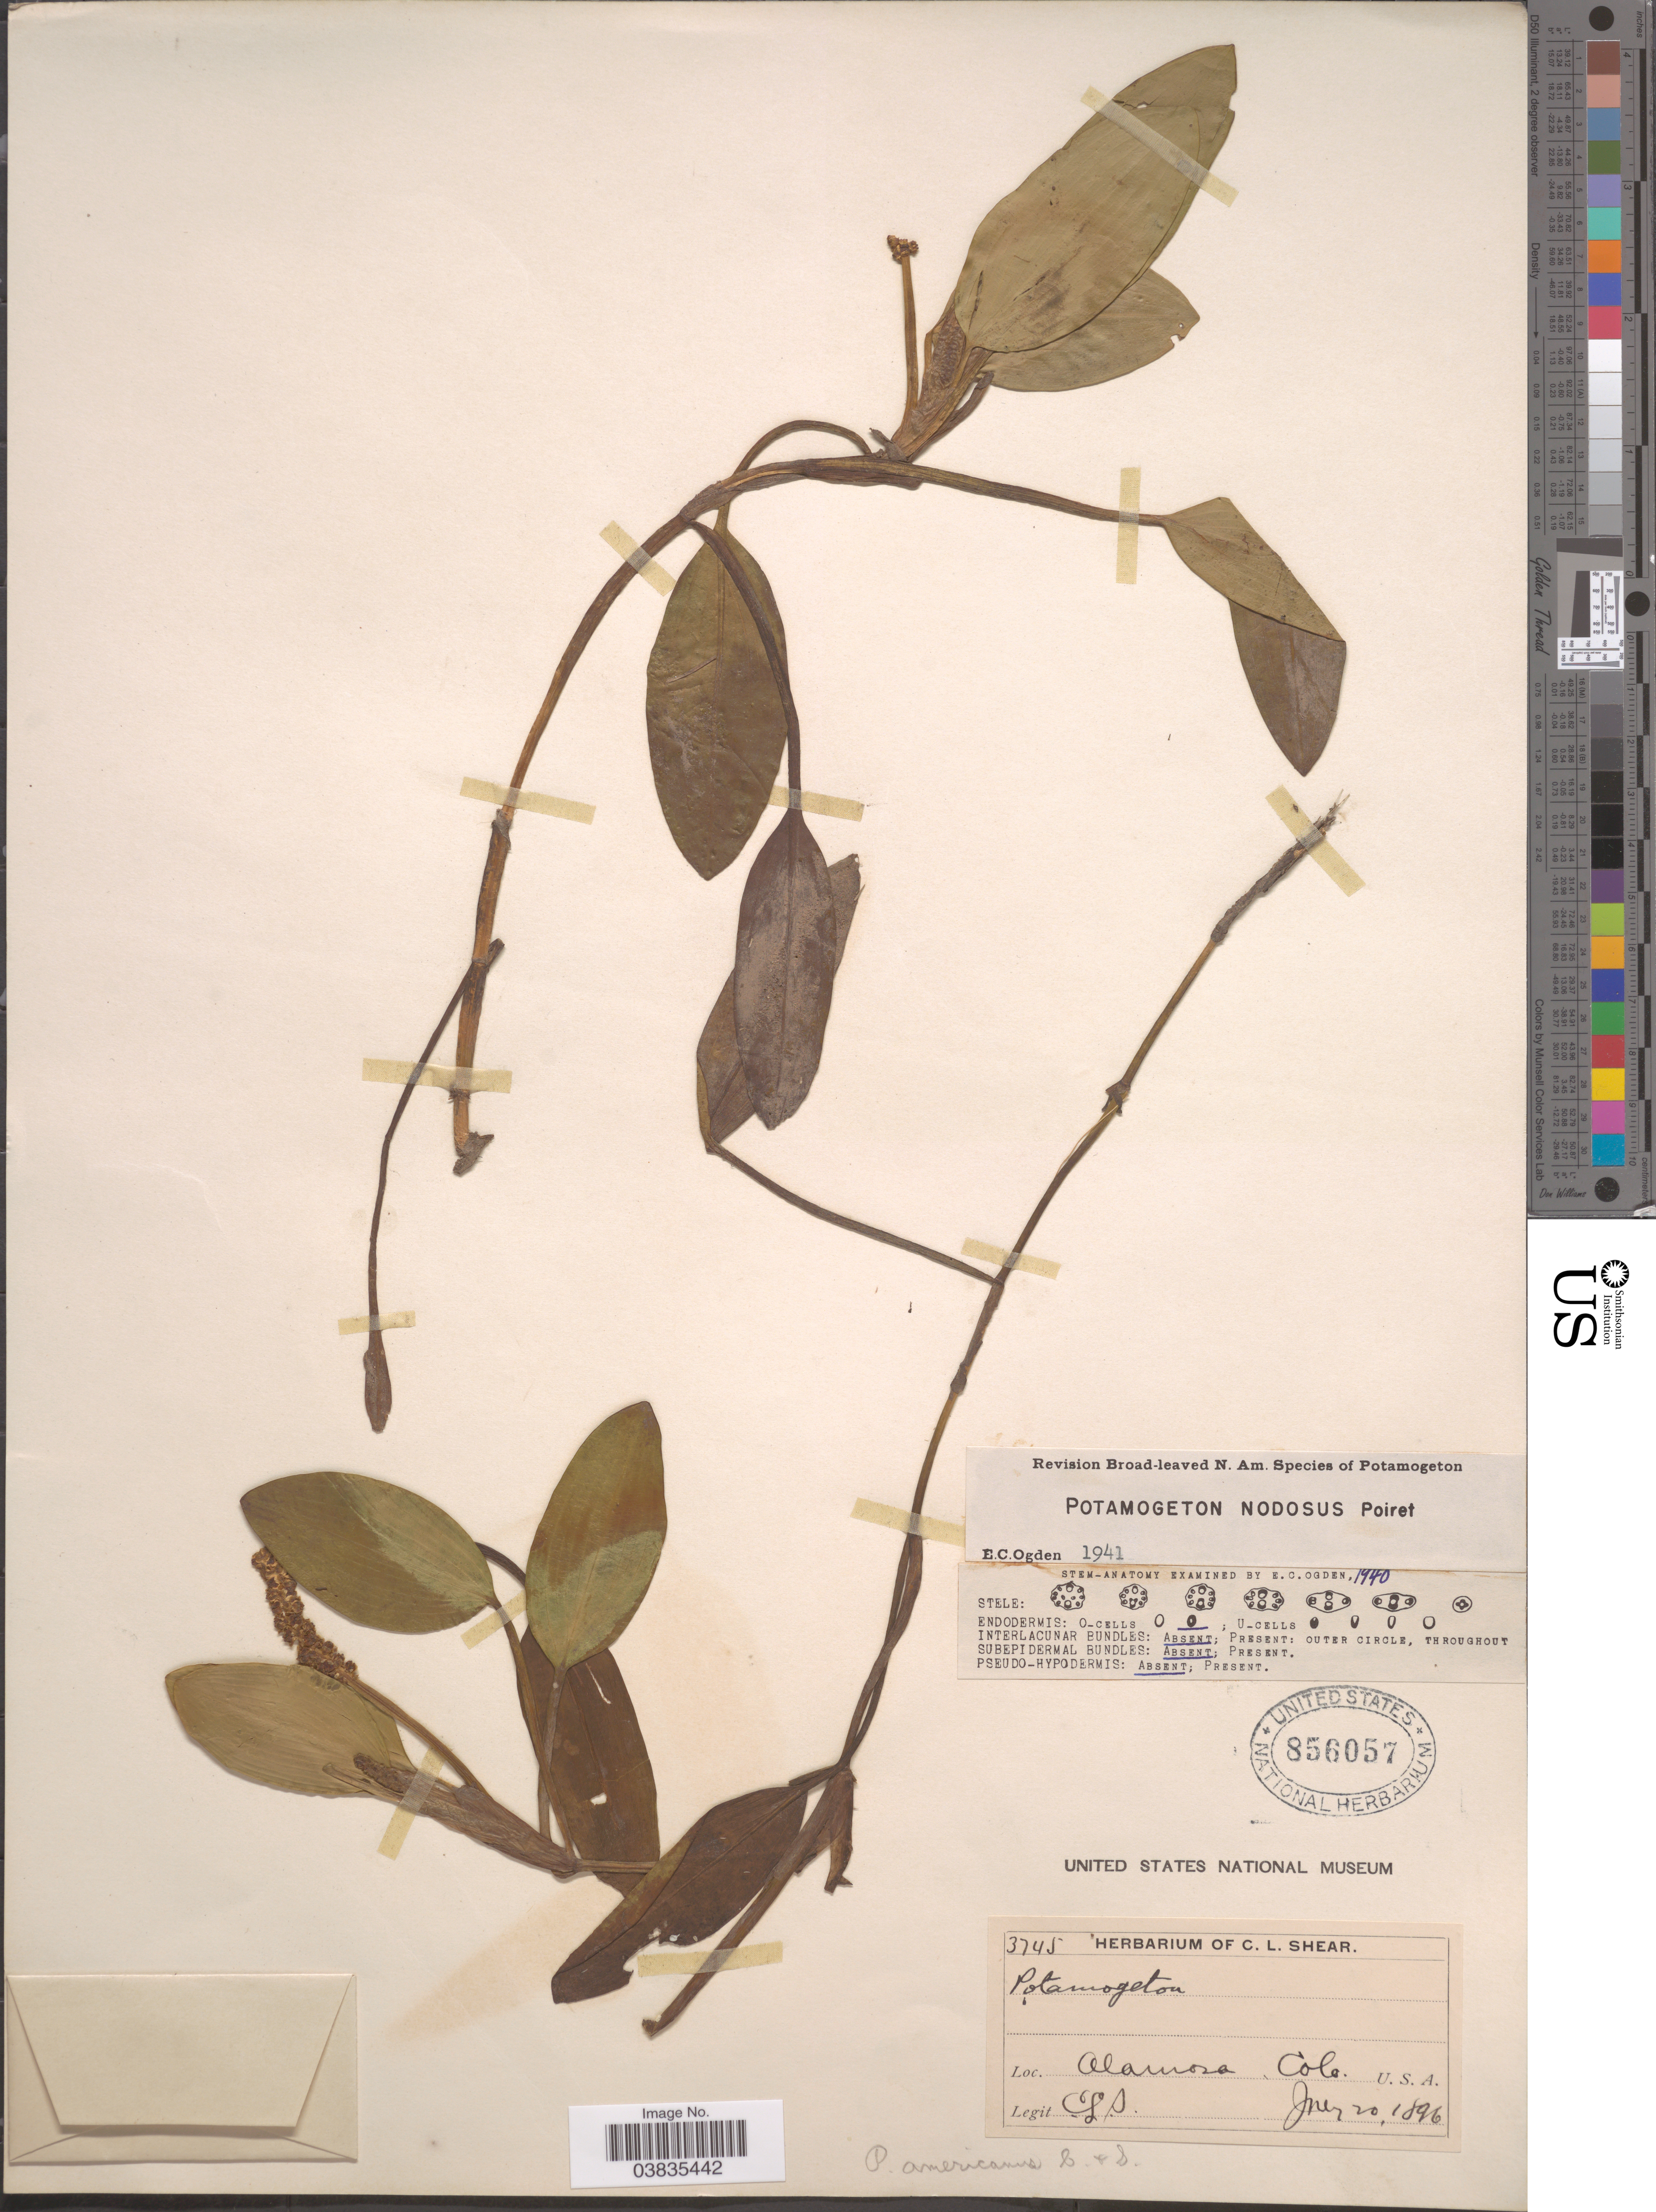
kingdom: Plantae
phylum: Tracheophyta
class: Liliopsida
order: Alismatales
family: Potamogetonaceae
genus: Potamogeton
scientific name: Potamogeton nodosus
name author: Poir.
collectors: C. L. Shear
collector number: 3745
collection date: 1896-07-20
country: United States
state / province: Colorado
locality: Alamosa.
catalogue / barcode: US 856057